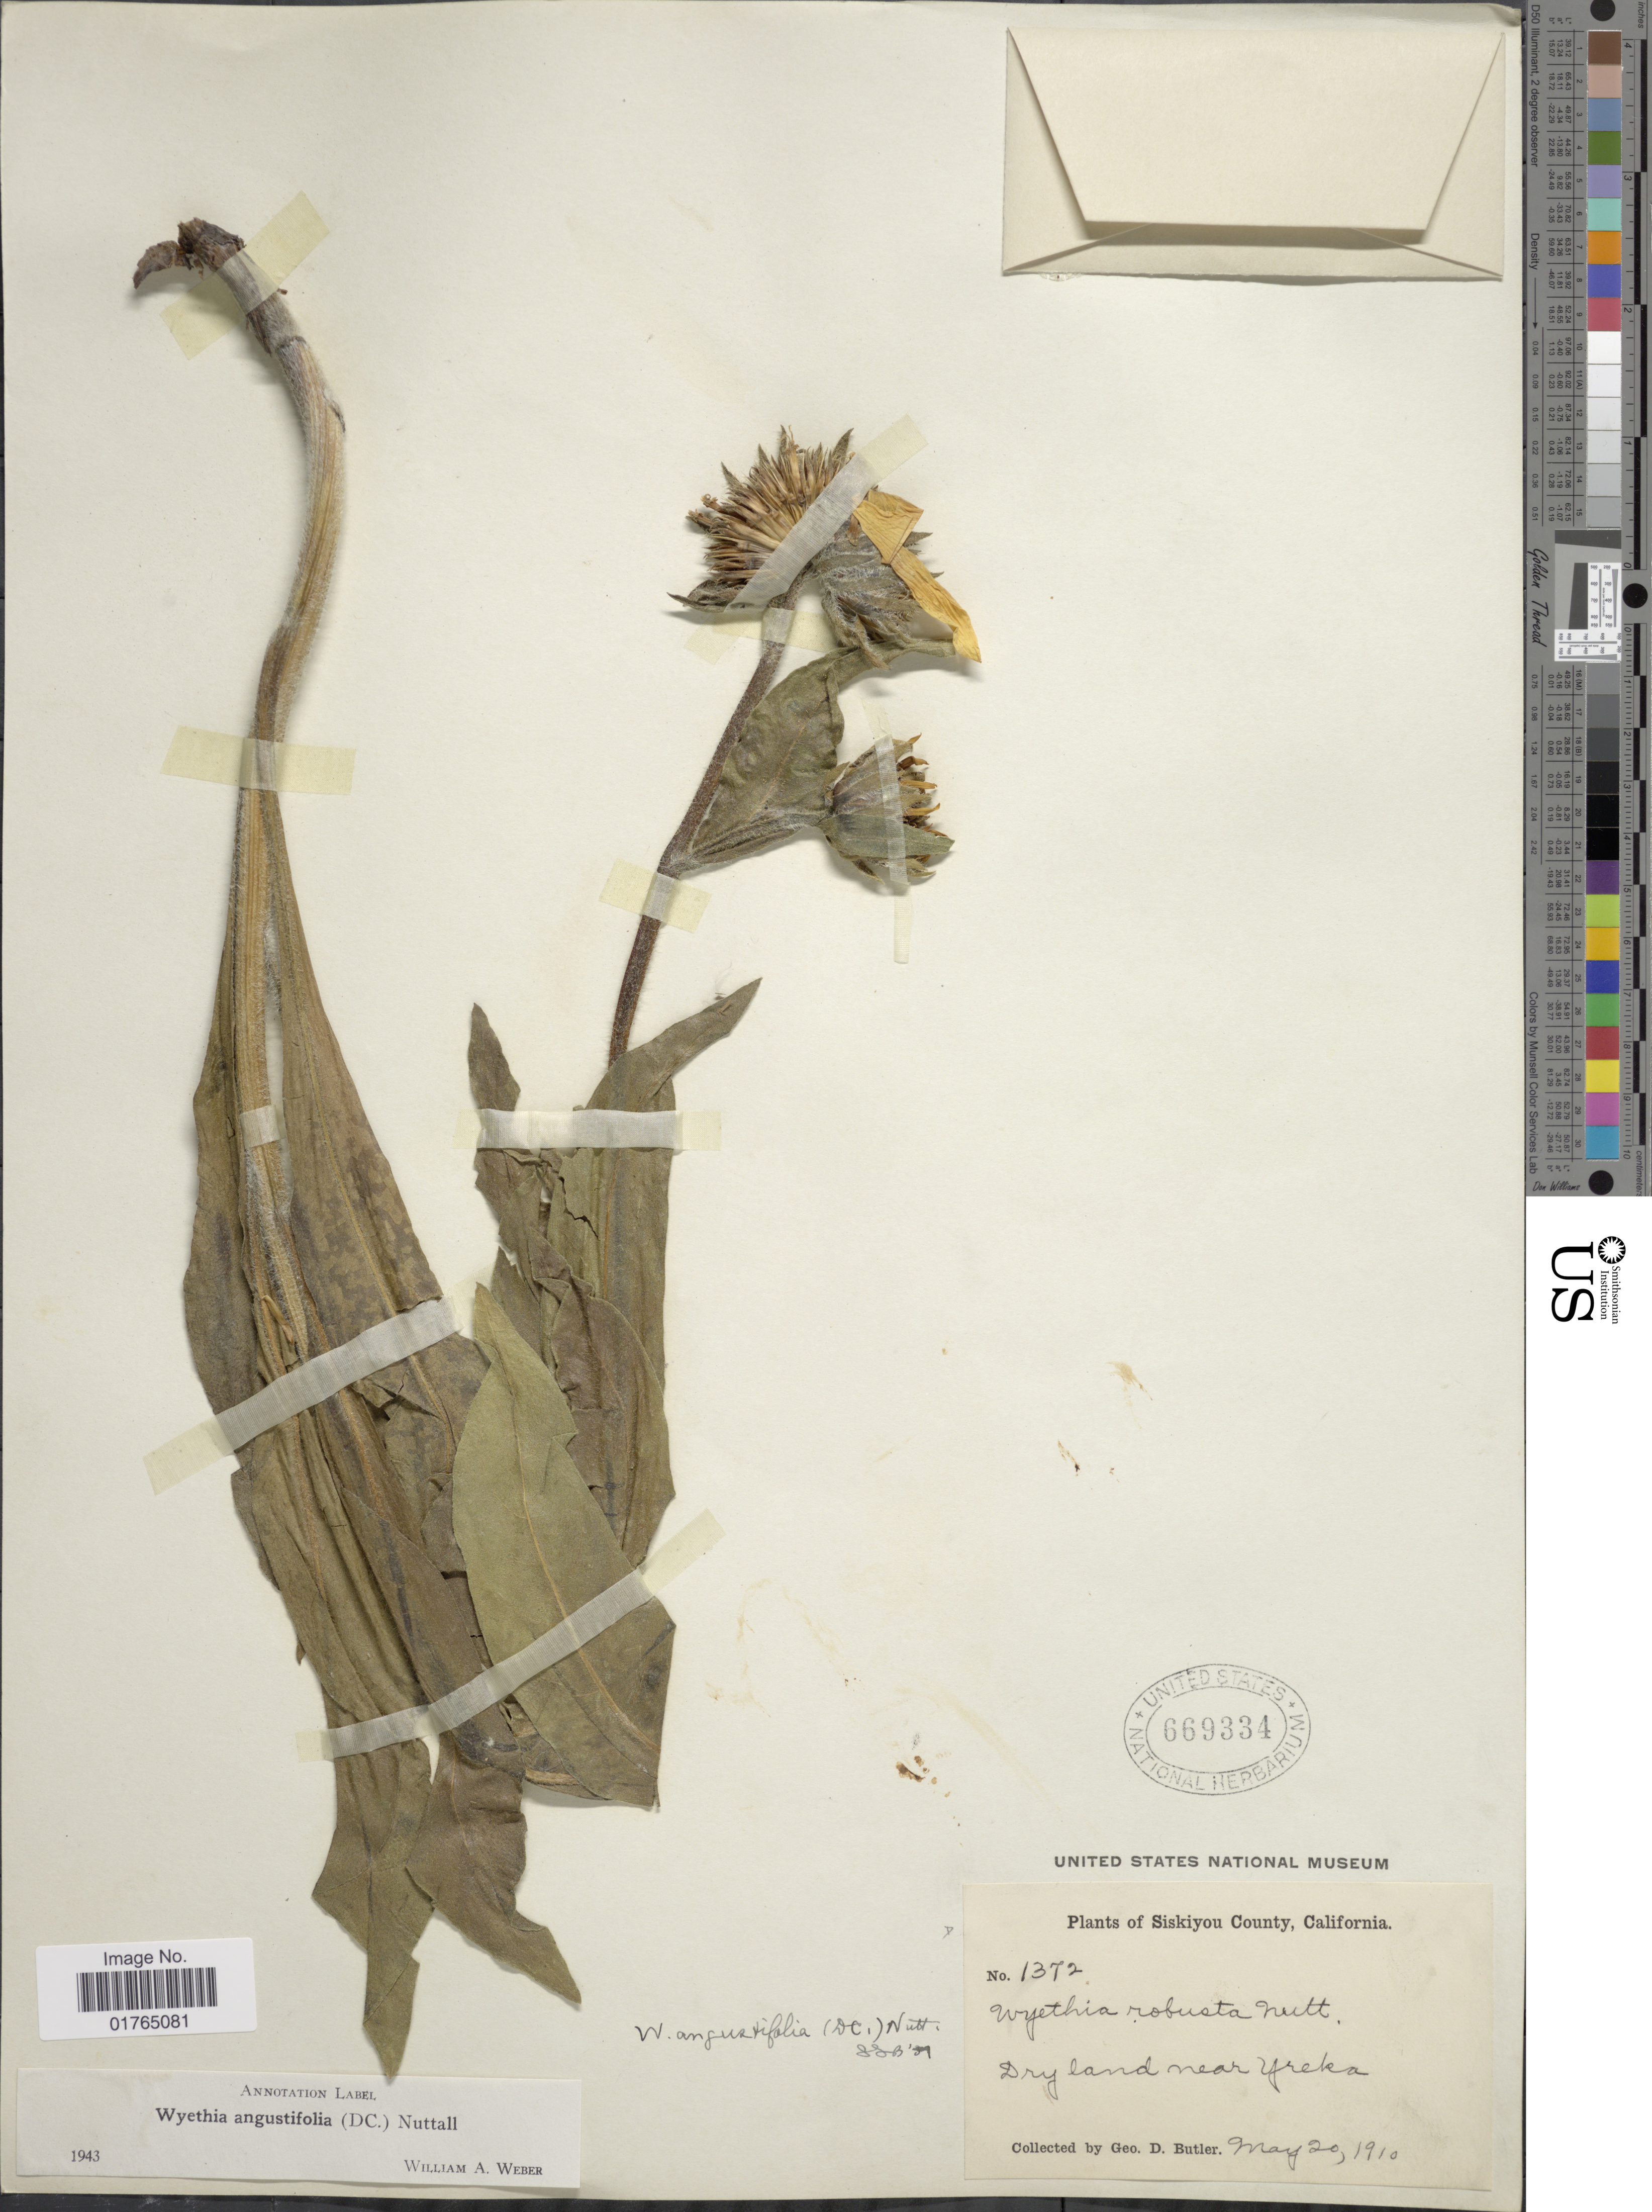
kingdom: Plantae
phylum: Tracheophyta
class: Magnoliopsida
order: Asterales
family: Asteraceae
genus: Wyethia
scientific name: Wyethia angustifolia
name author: (DC.) Nutt.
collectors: G. D. Butler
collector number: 1372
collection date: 1910-05-20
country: United States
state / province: California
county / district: Siskiyou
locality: Siskiyou County, near Yreka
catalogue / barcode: US 669334